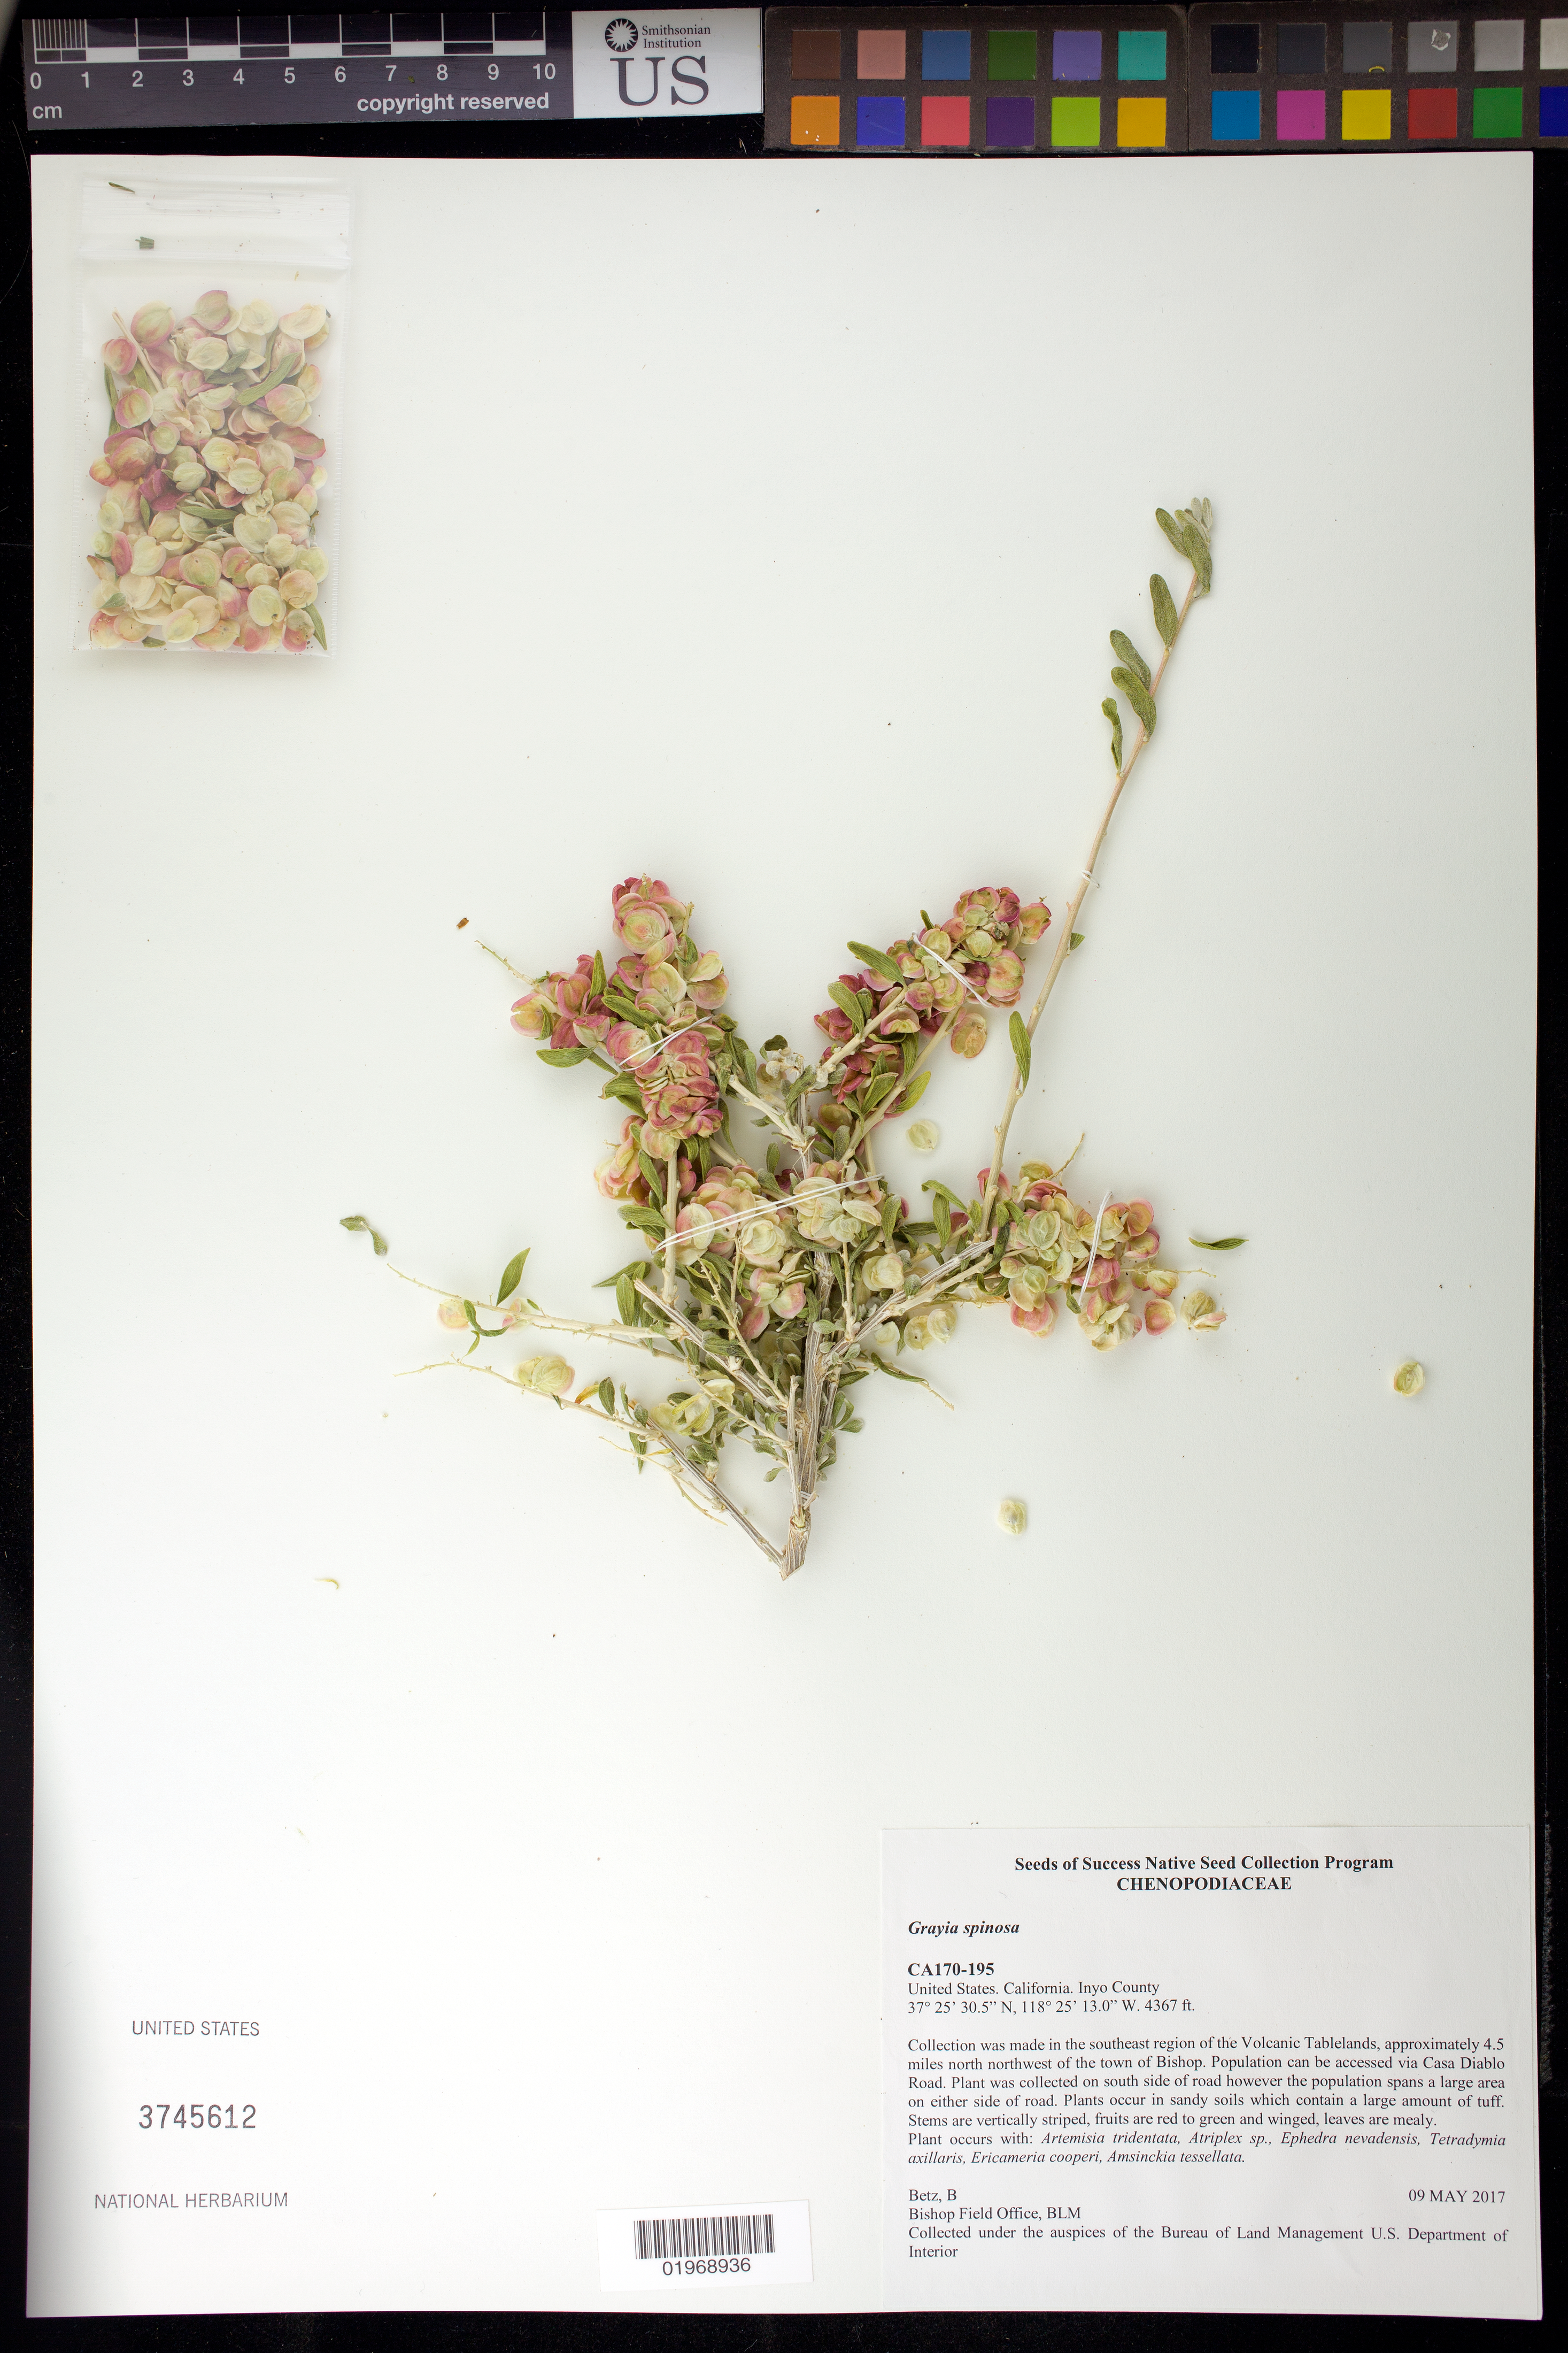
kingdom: Plantae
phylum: Tracheophyta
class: Magnoliopsida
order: Caryophyllales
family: Amaranthaceae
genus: Grayia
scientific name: Grayia spinosa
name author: (Hook.) Moq.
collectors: B. Betz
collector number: CA170-195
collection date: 2017-05-09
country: United States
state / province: California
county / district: Inyo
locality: Volcanic Tablelands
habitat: Sandy soils with a large amount of tuff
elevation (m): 1331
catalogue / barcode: US 3745612